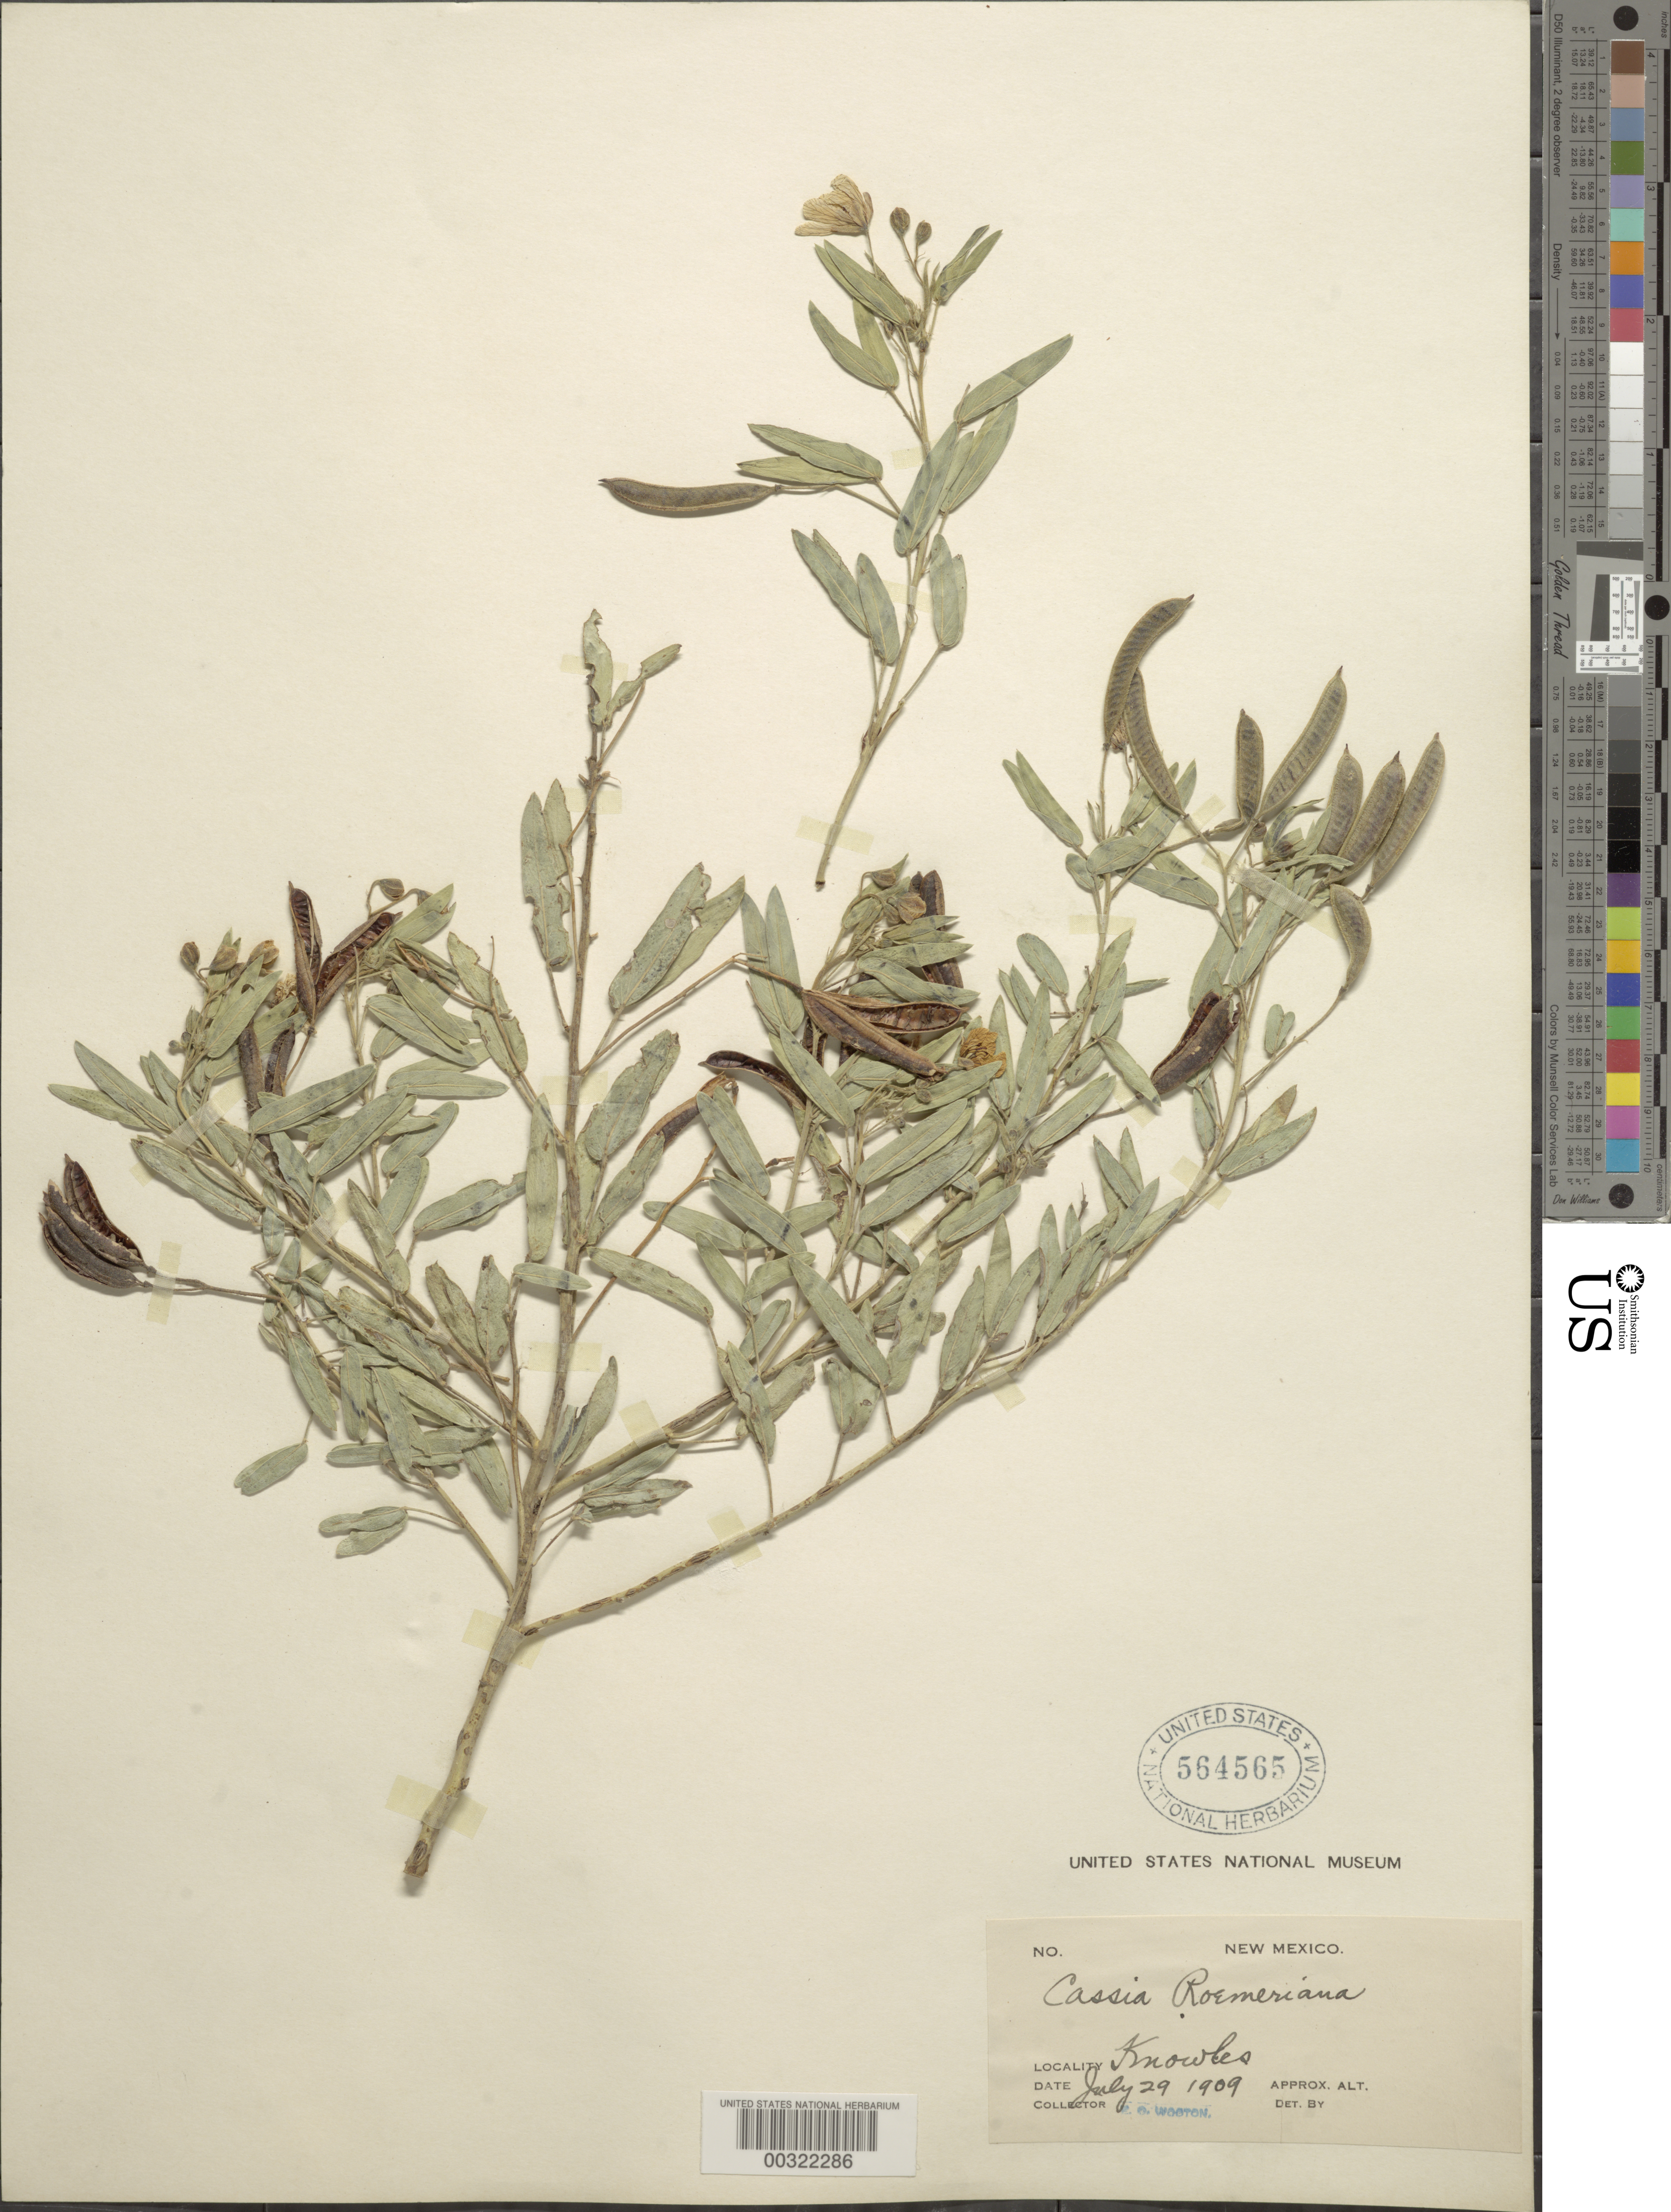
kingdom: Plantae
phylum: Tracheophyta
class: Magnoliopsida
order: Fabales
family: Fabaceae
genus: Senna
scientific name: Senna roemeriana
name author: (Scheele) H.S. Irwin & Barneby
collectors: E. O. Wooton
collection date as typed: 29 Jul 1909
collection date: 1909-07-29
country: United States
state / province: New Mexico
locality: Knowles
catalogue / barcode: US 564565